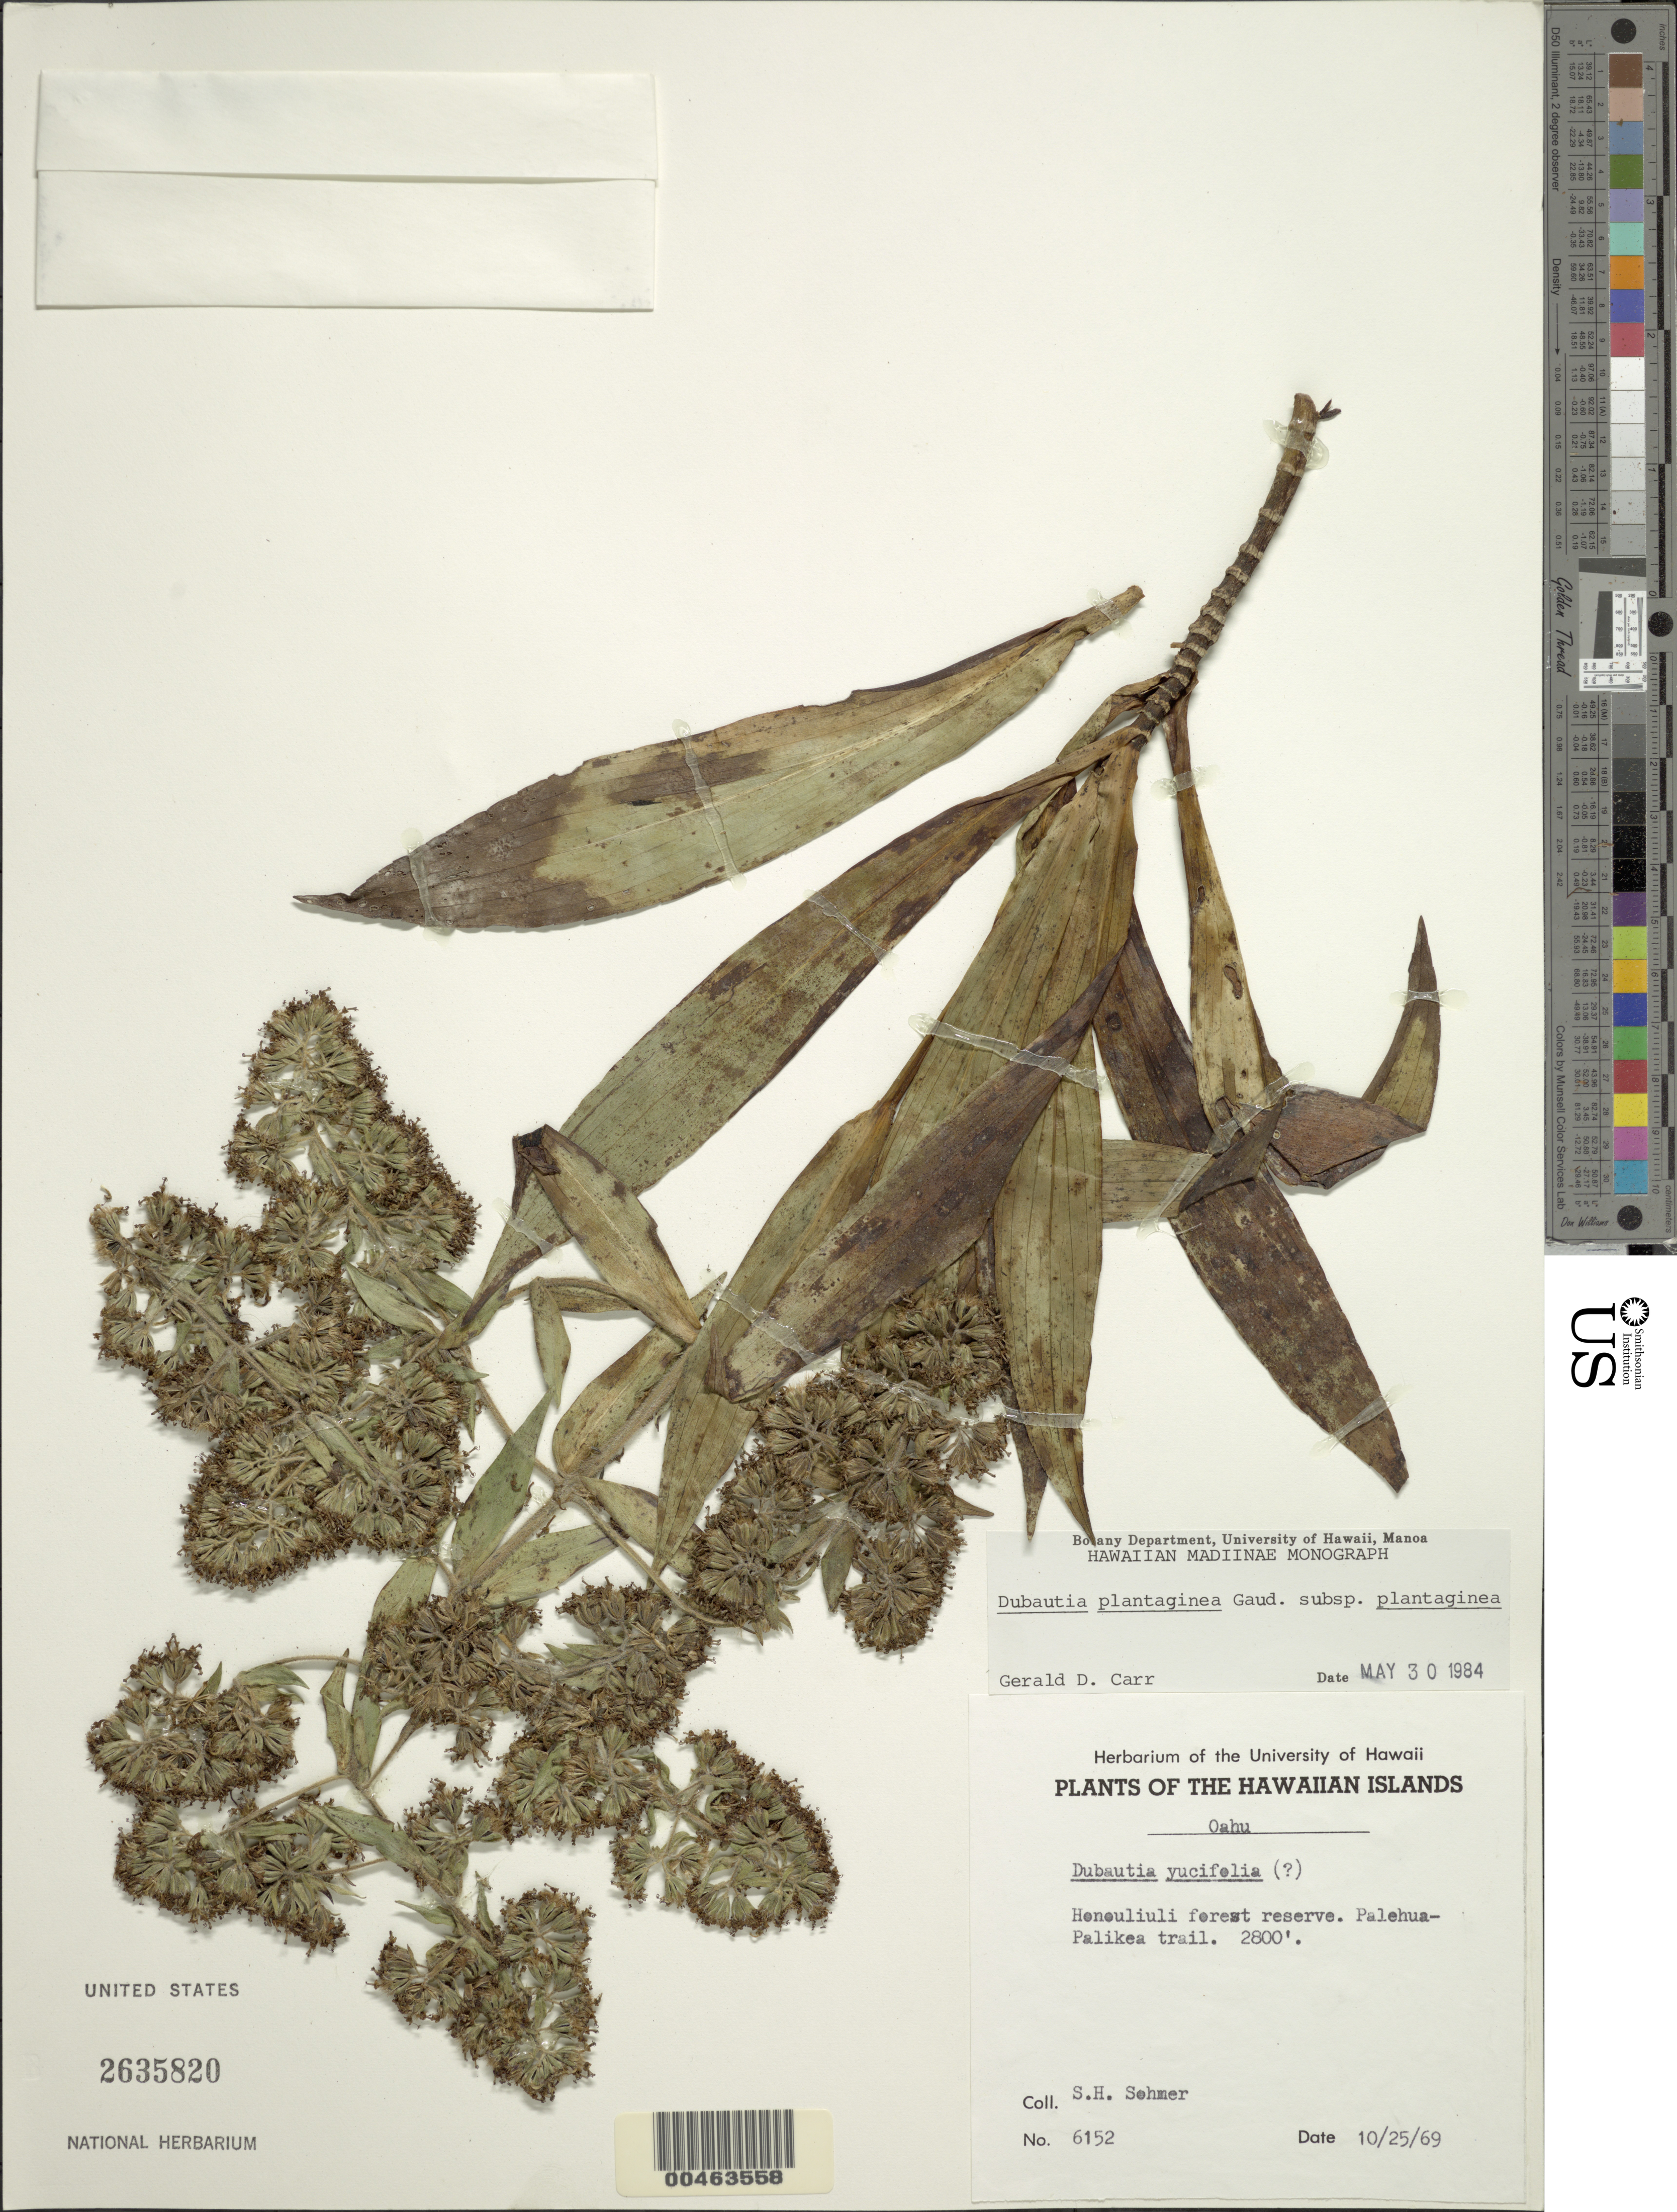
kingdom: Plantae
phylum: Tracheophyta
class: Magnoliopsida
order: Asterales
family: Asteraceae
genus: Dubautia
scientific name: Dubautia plantaginea subsp. plantaginea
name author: Gaudich.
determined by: Carr, G. D.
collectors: S. H. Sohmer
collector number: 6152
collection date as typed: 25 Oct 1969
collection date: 1969-10-25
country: United States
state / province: Hawaii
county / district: Honolulu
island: Oahu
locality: Honouliuli forest reserve. Palehua-Palikea trail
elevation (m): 853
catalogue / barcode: US 2635820